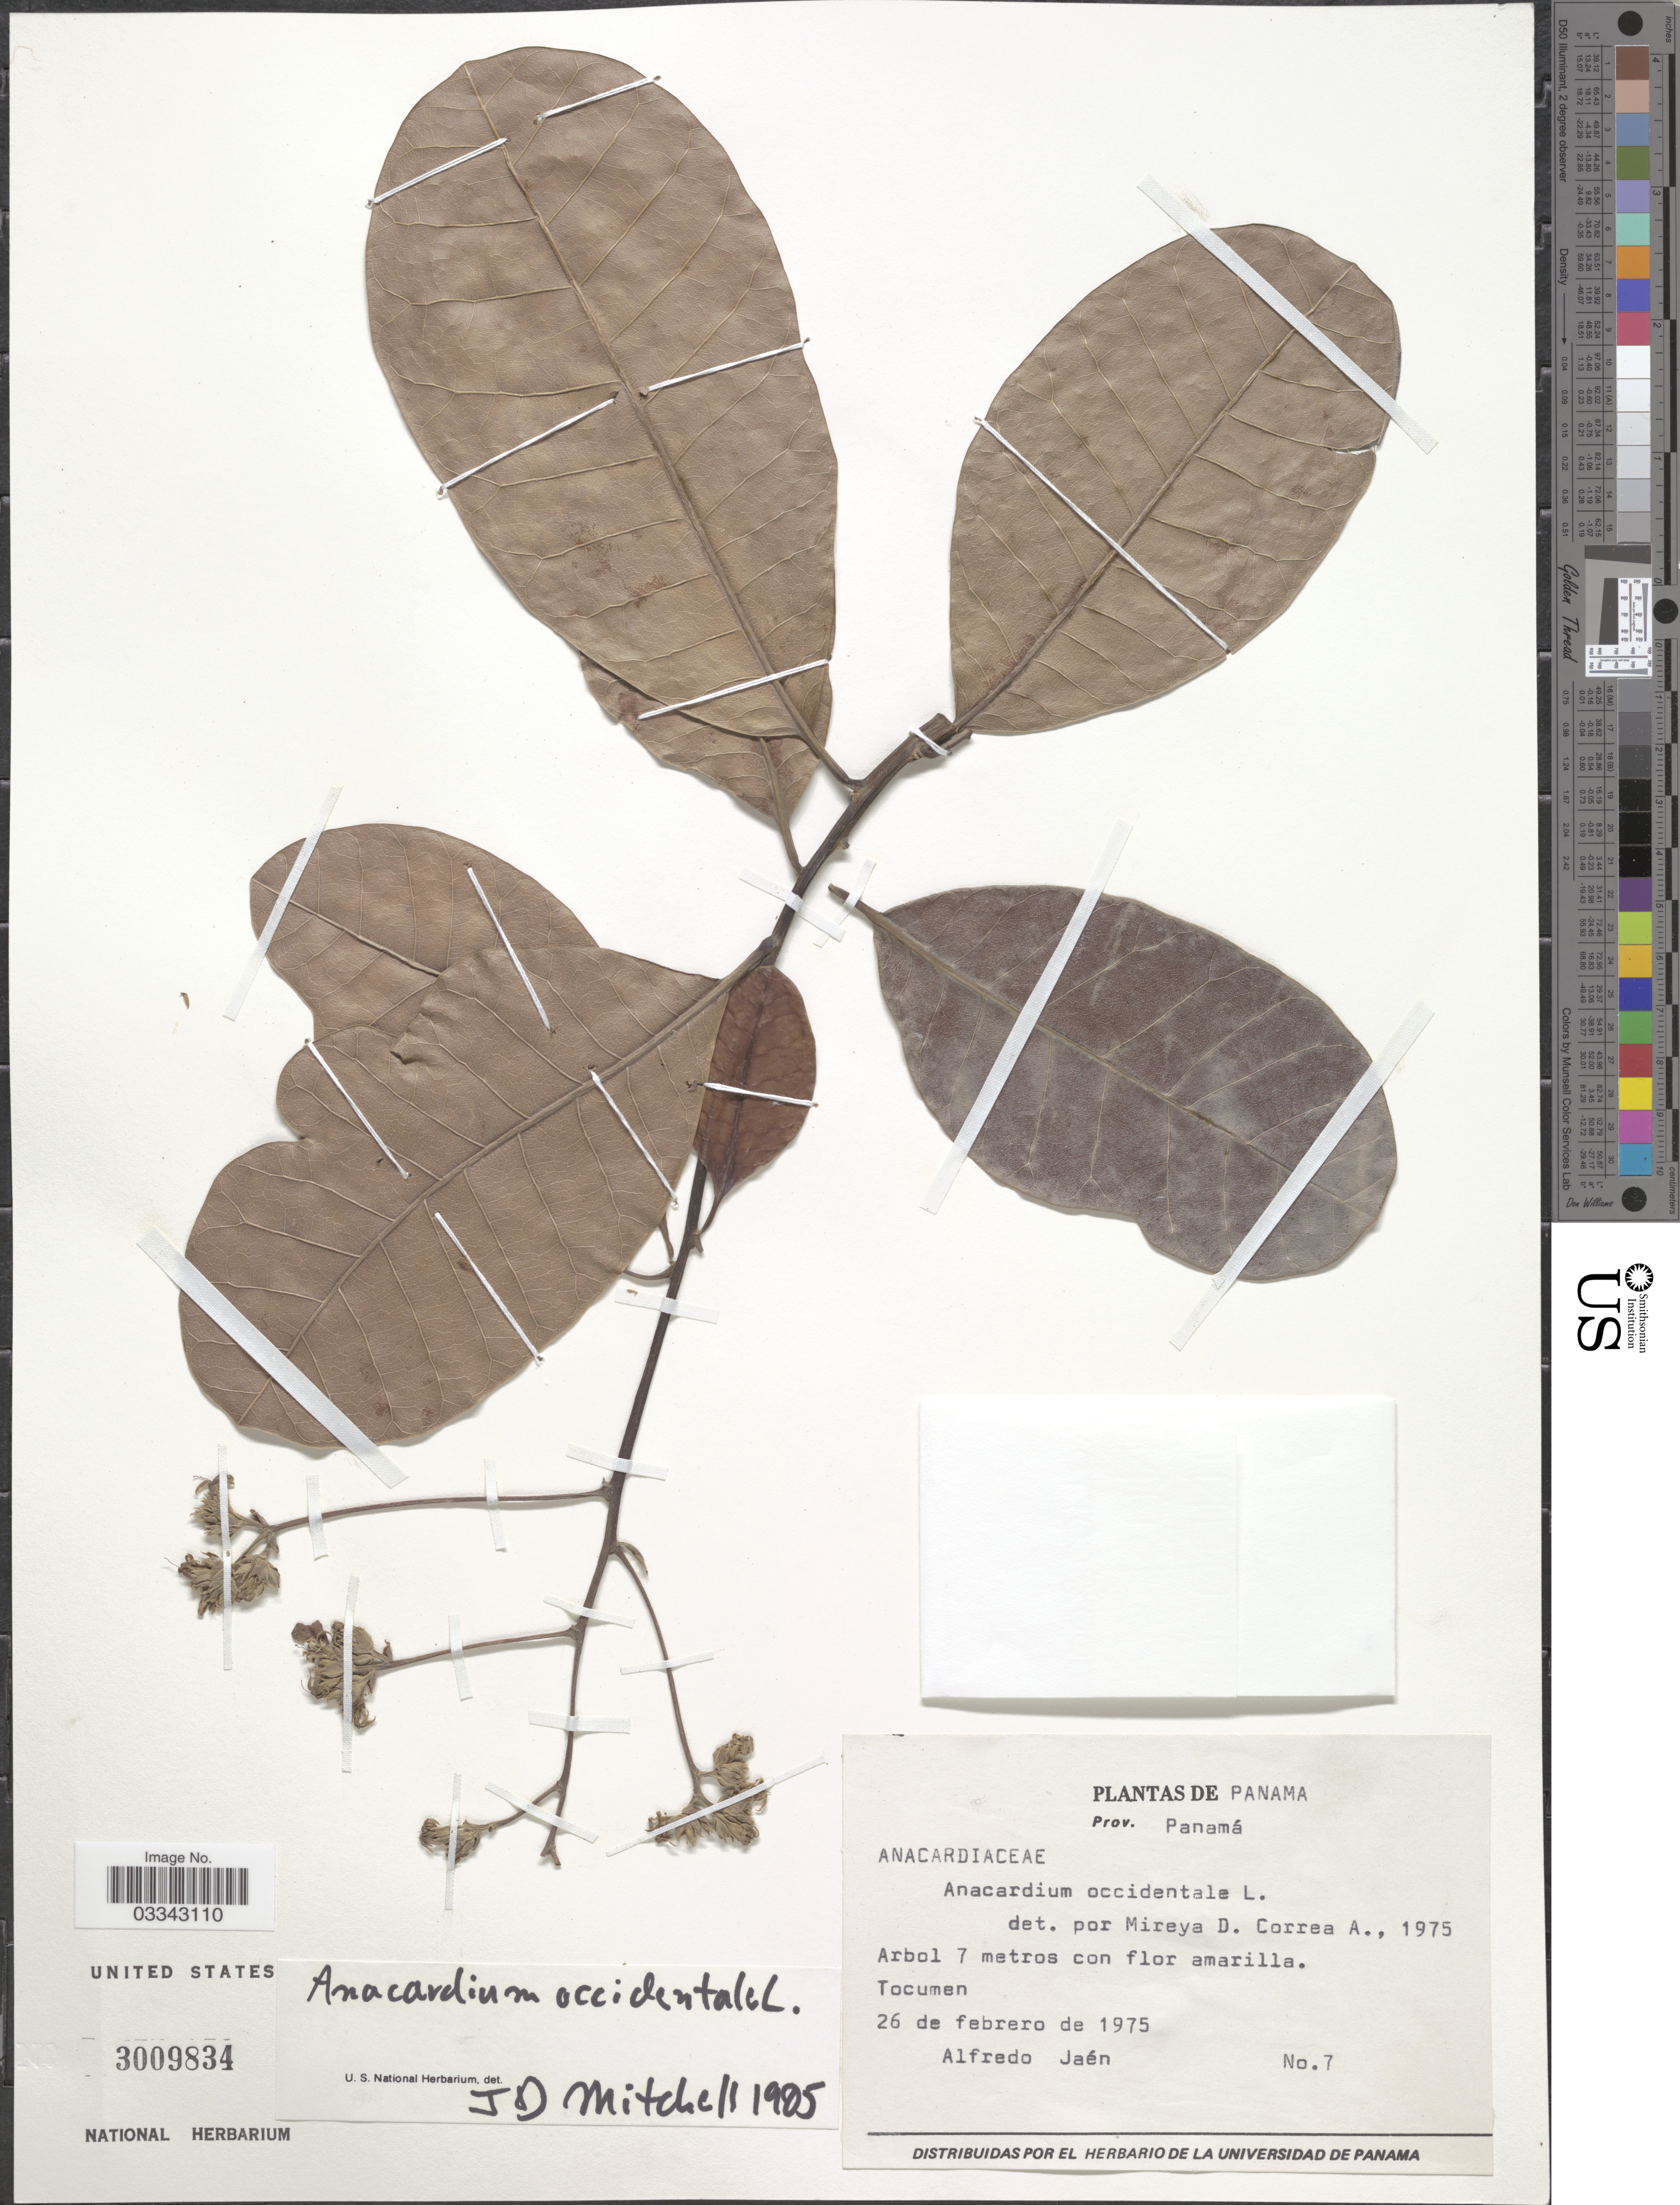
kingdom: Plantae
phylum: Tracheophyta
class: Magnoliopsida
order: Sapindales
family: Anacardiaceae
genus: Anacardium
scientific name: Anacardium occidentale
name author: L.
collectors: A. Jaén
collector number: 7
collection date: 1975-02-26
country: Panama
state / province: Panamá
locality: Tocumen.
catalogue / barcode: US 3009834